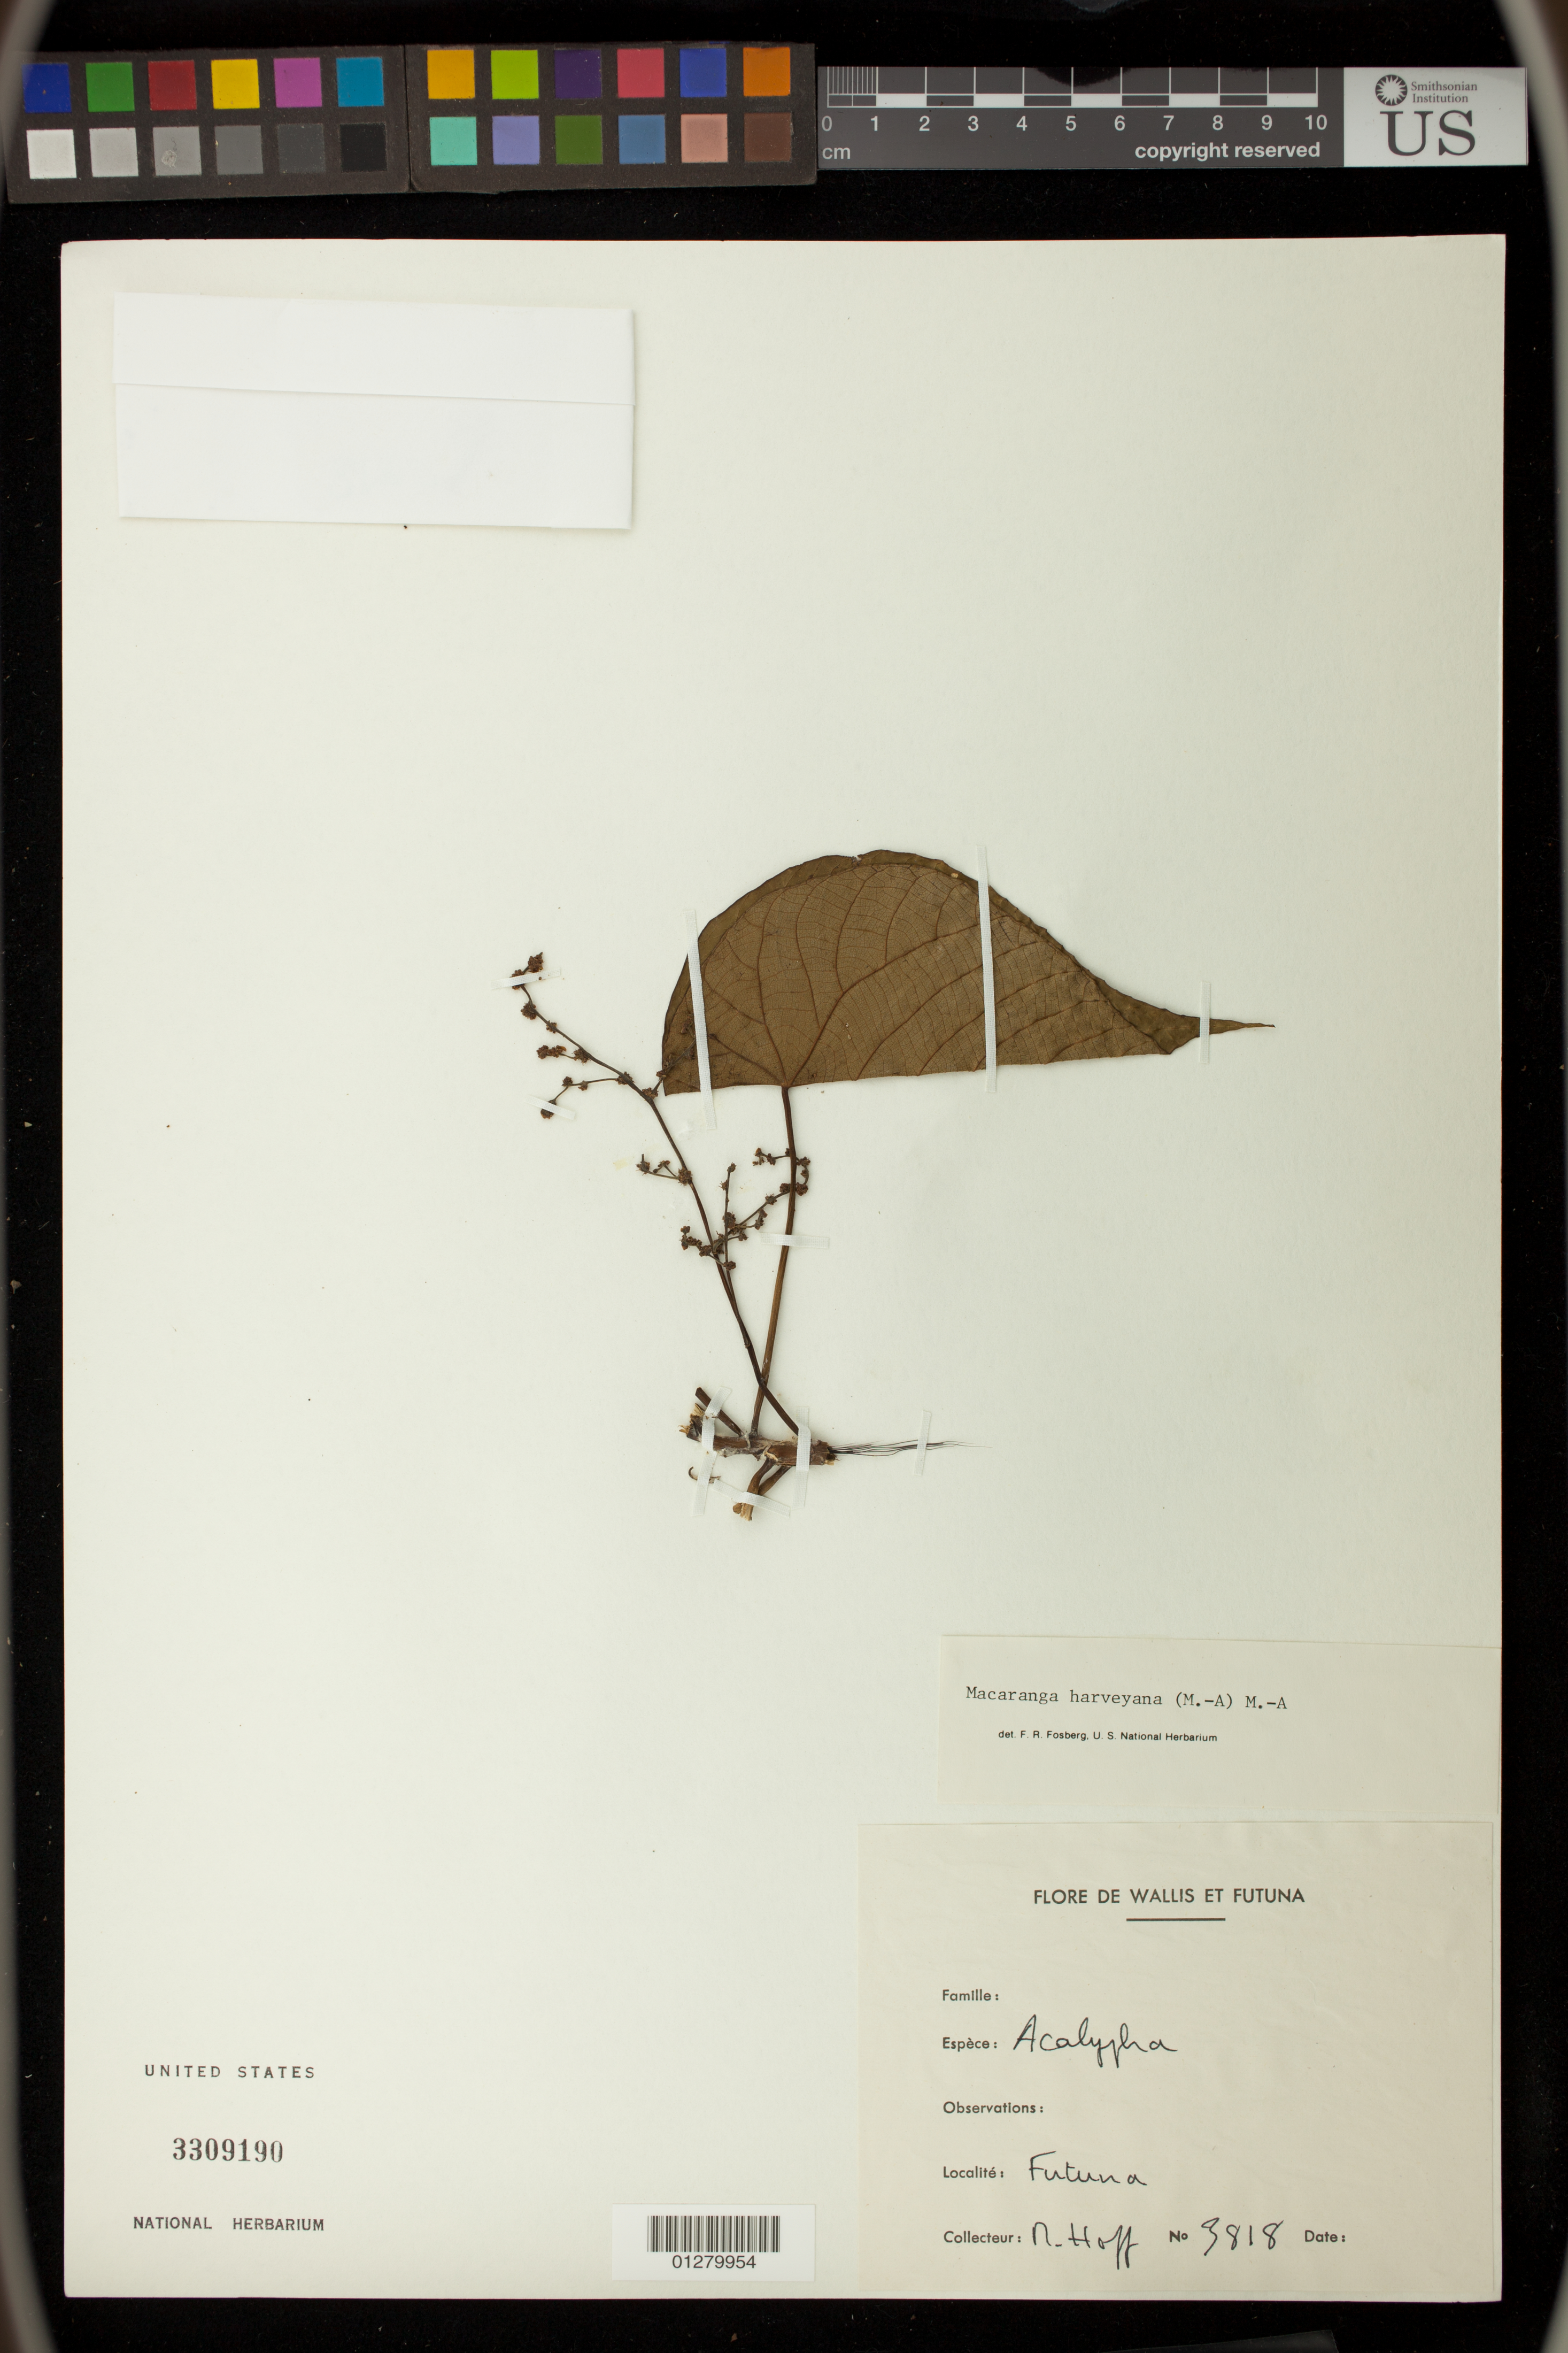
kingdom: Plantae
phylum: Tracheophyta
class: Magnoliopsida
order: Malpighiales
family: Euphorbiaceae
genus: Macaranga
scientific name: Macaranga harveyana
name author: Müll. Arg.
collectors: N. Hoff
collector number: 3818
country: Wallis and Futuna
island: Futuna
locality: Futuna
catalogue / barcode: US 3309190